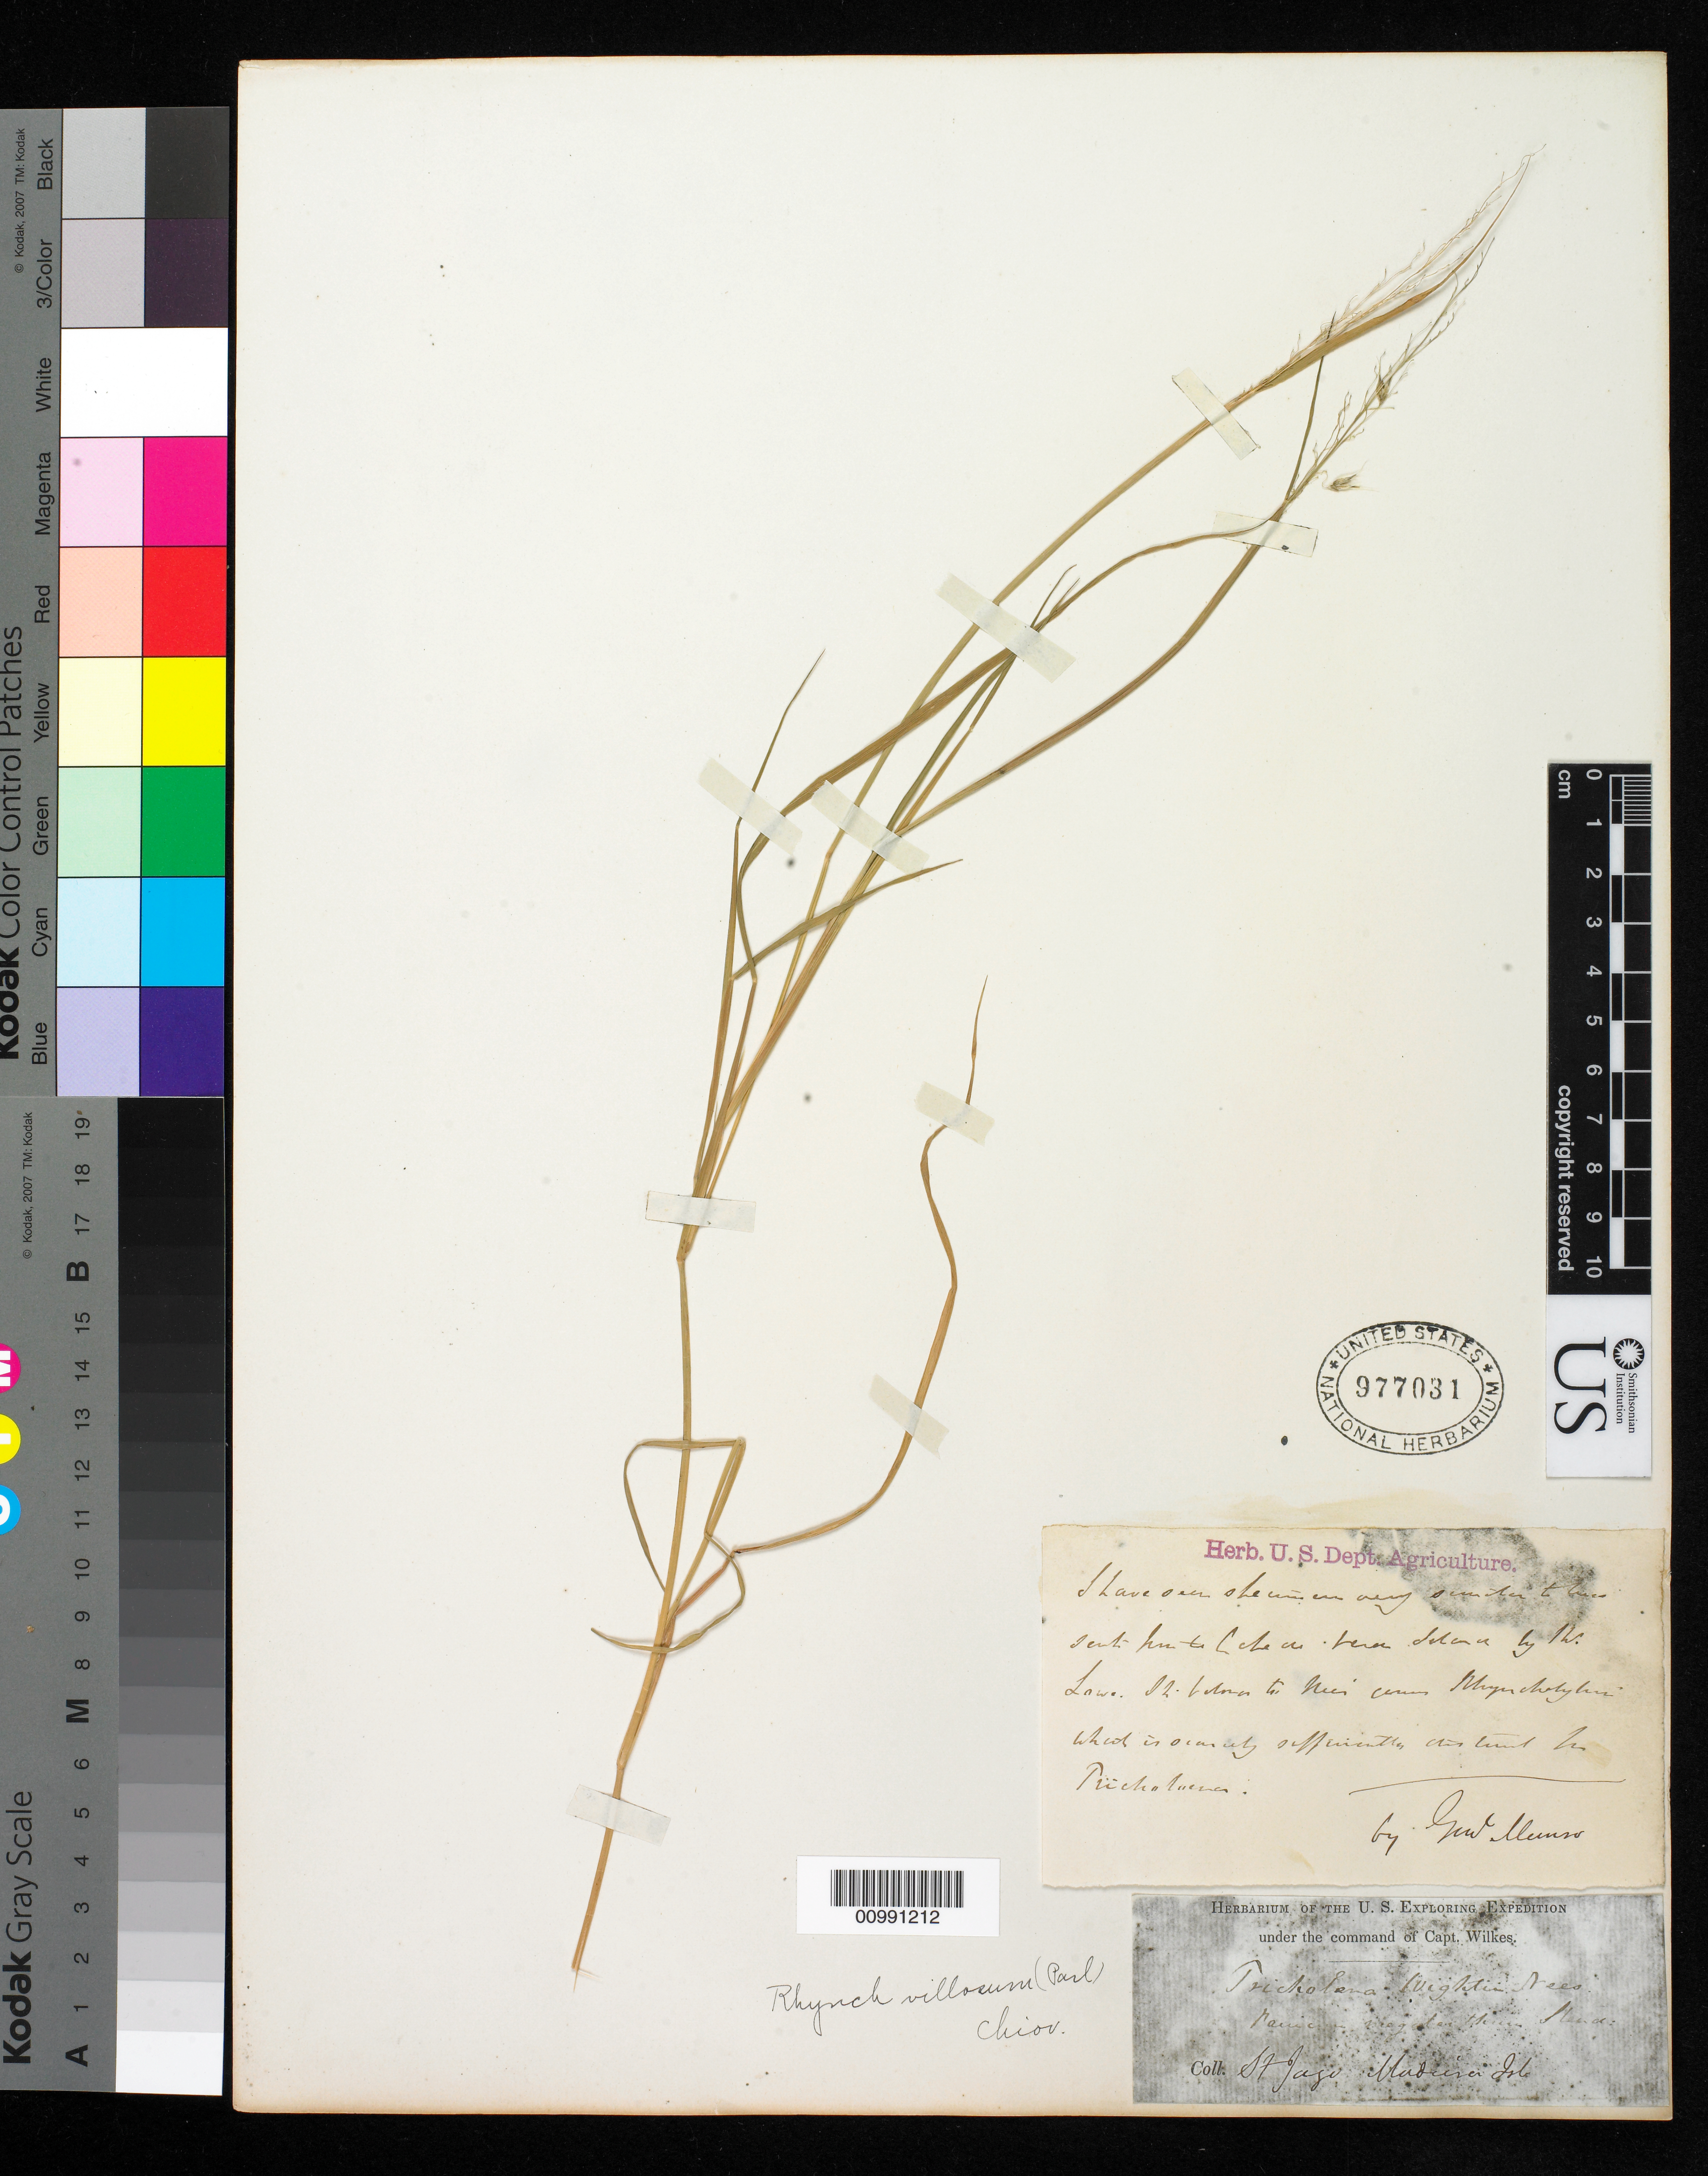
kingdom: Plantae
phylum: Tracheophyta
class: Liliopsida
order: Poales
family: Poaceae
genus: Melinis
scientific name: Melinis repens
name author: (Willd.) Zizka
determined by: Poaceae Reorganization Project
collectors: Wilkes Explor. Exped.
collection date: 1838/1842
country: Portugal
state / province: Madeira (Aut. Reg.)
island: Madeira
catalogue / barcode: US 977031